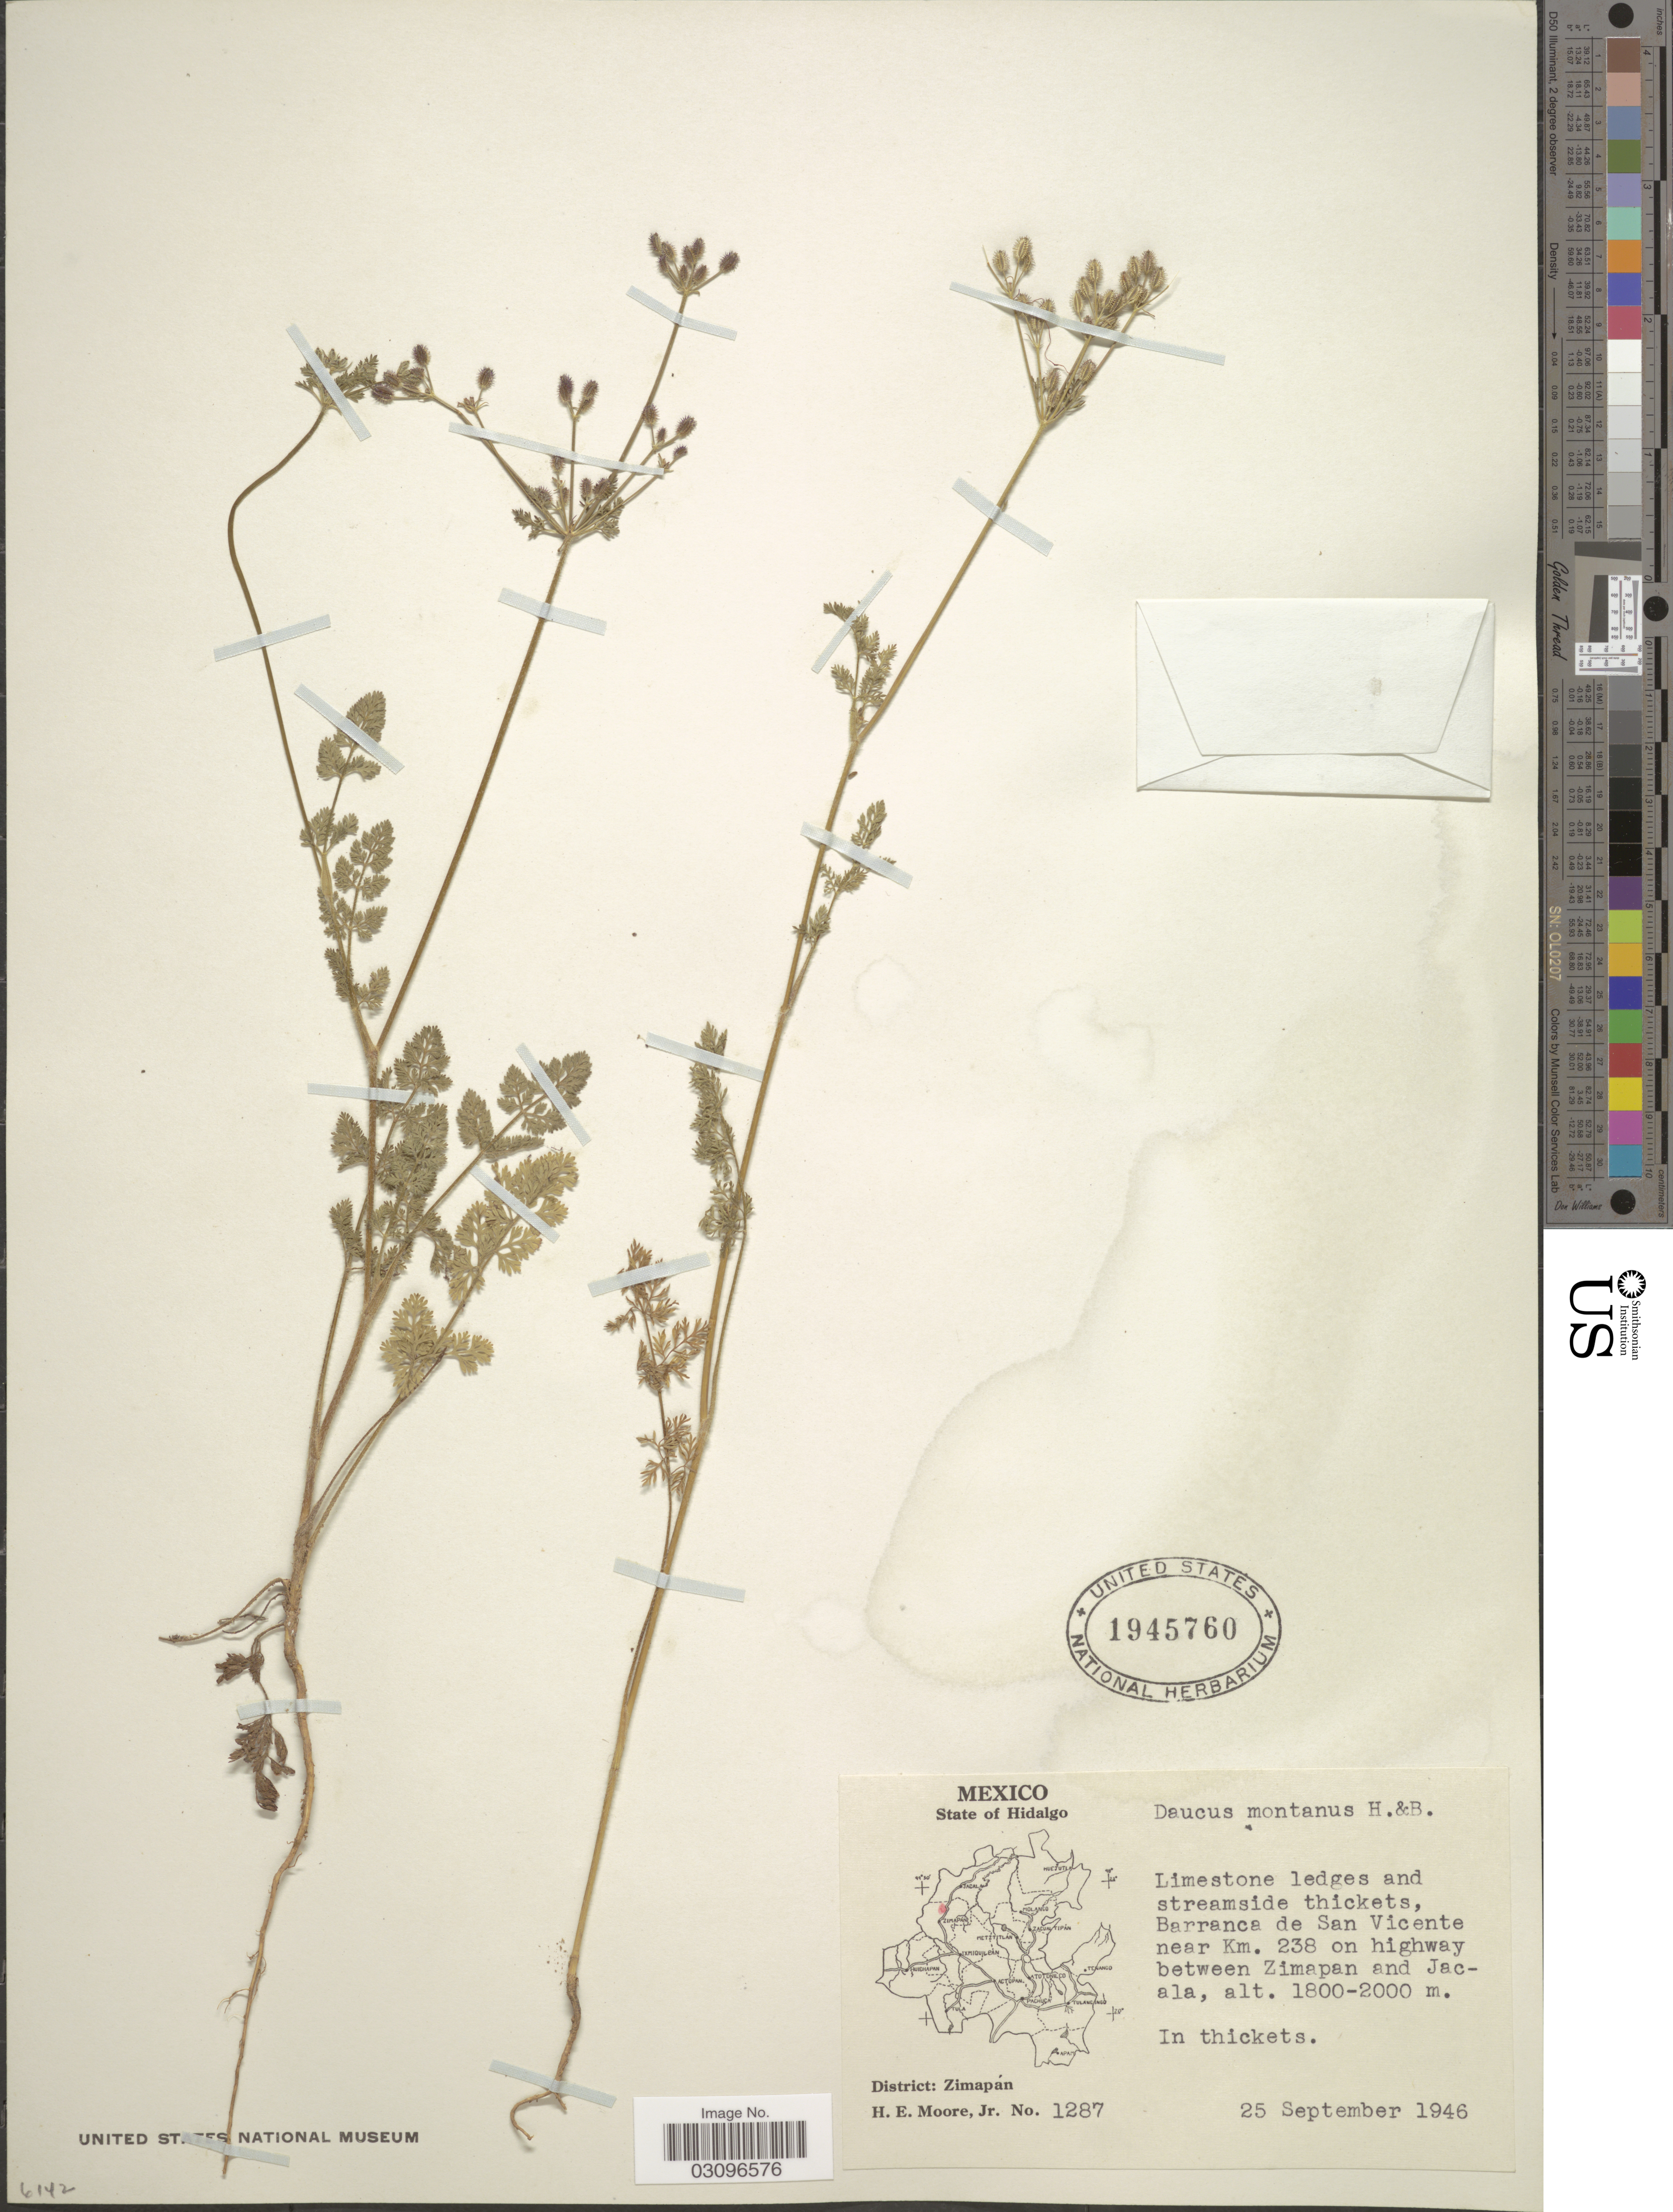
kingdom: Plantae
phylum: Tracheophyta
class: Magnoliopsida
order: Apiales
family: Apiaceae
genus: Daucus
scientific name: Daucus montanus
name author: Humb. & Bonpl. ex Spreng.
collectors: H. Moore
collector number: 1287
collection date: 1946-09-25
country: Mexico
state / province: Hidalgo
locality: Limestone ledges and streamside thickets, Barranca de San Vicente near Km. 238 on highway between Zimapan and Jacala, In thickets. District: Zimapán.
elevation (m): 1800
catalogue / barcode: US 1945760